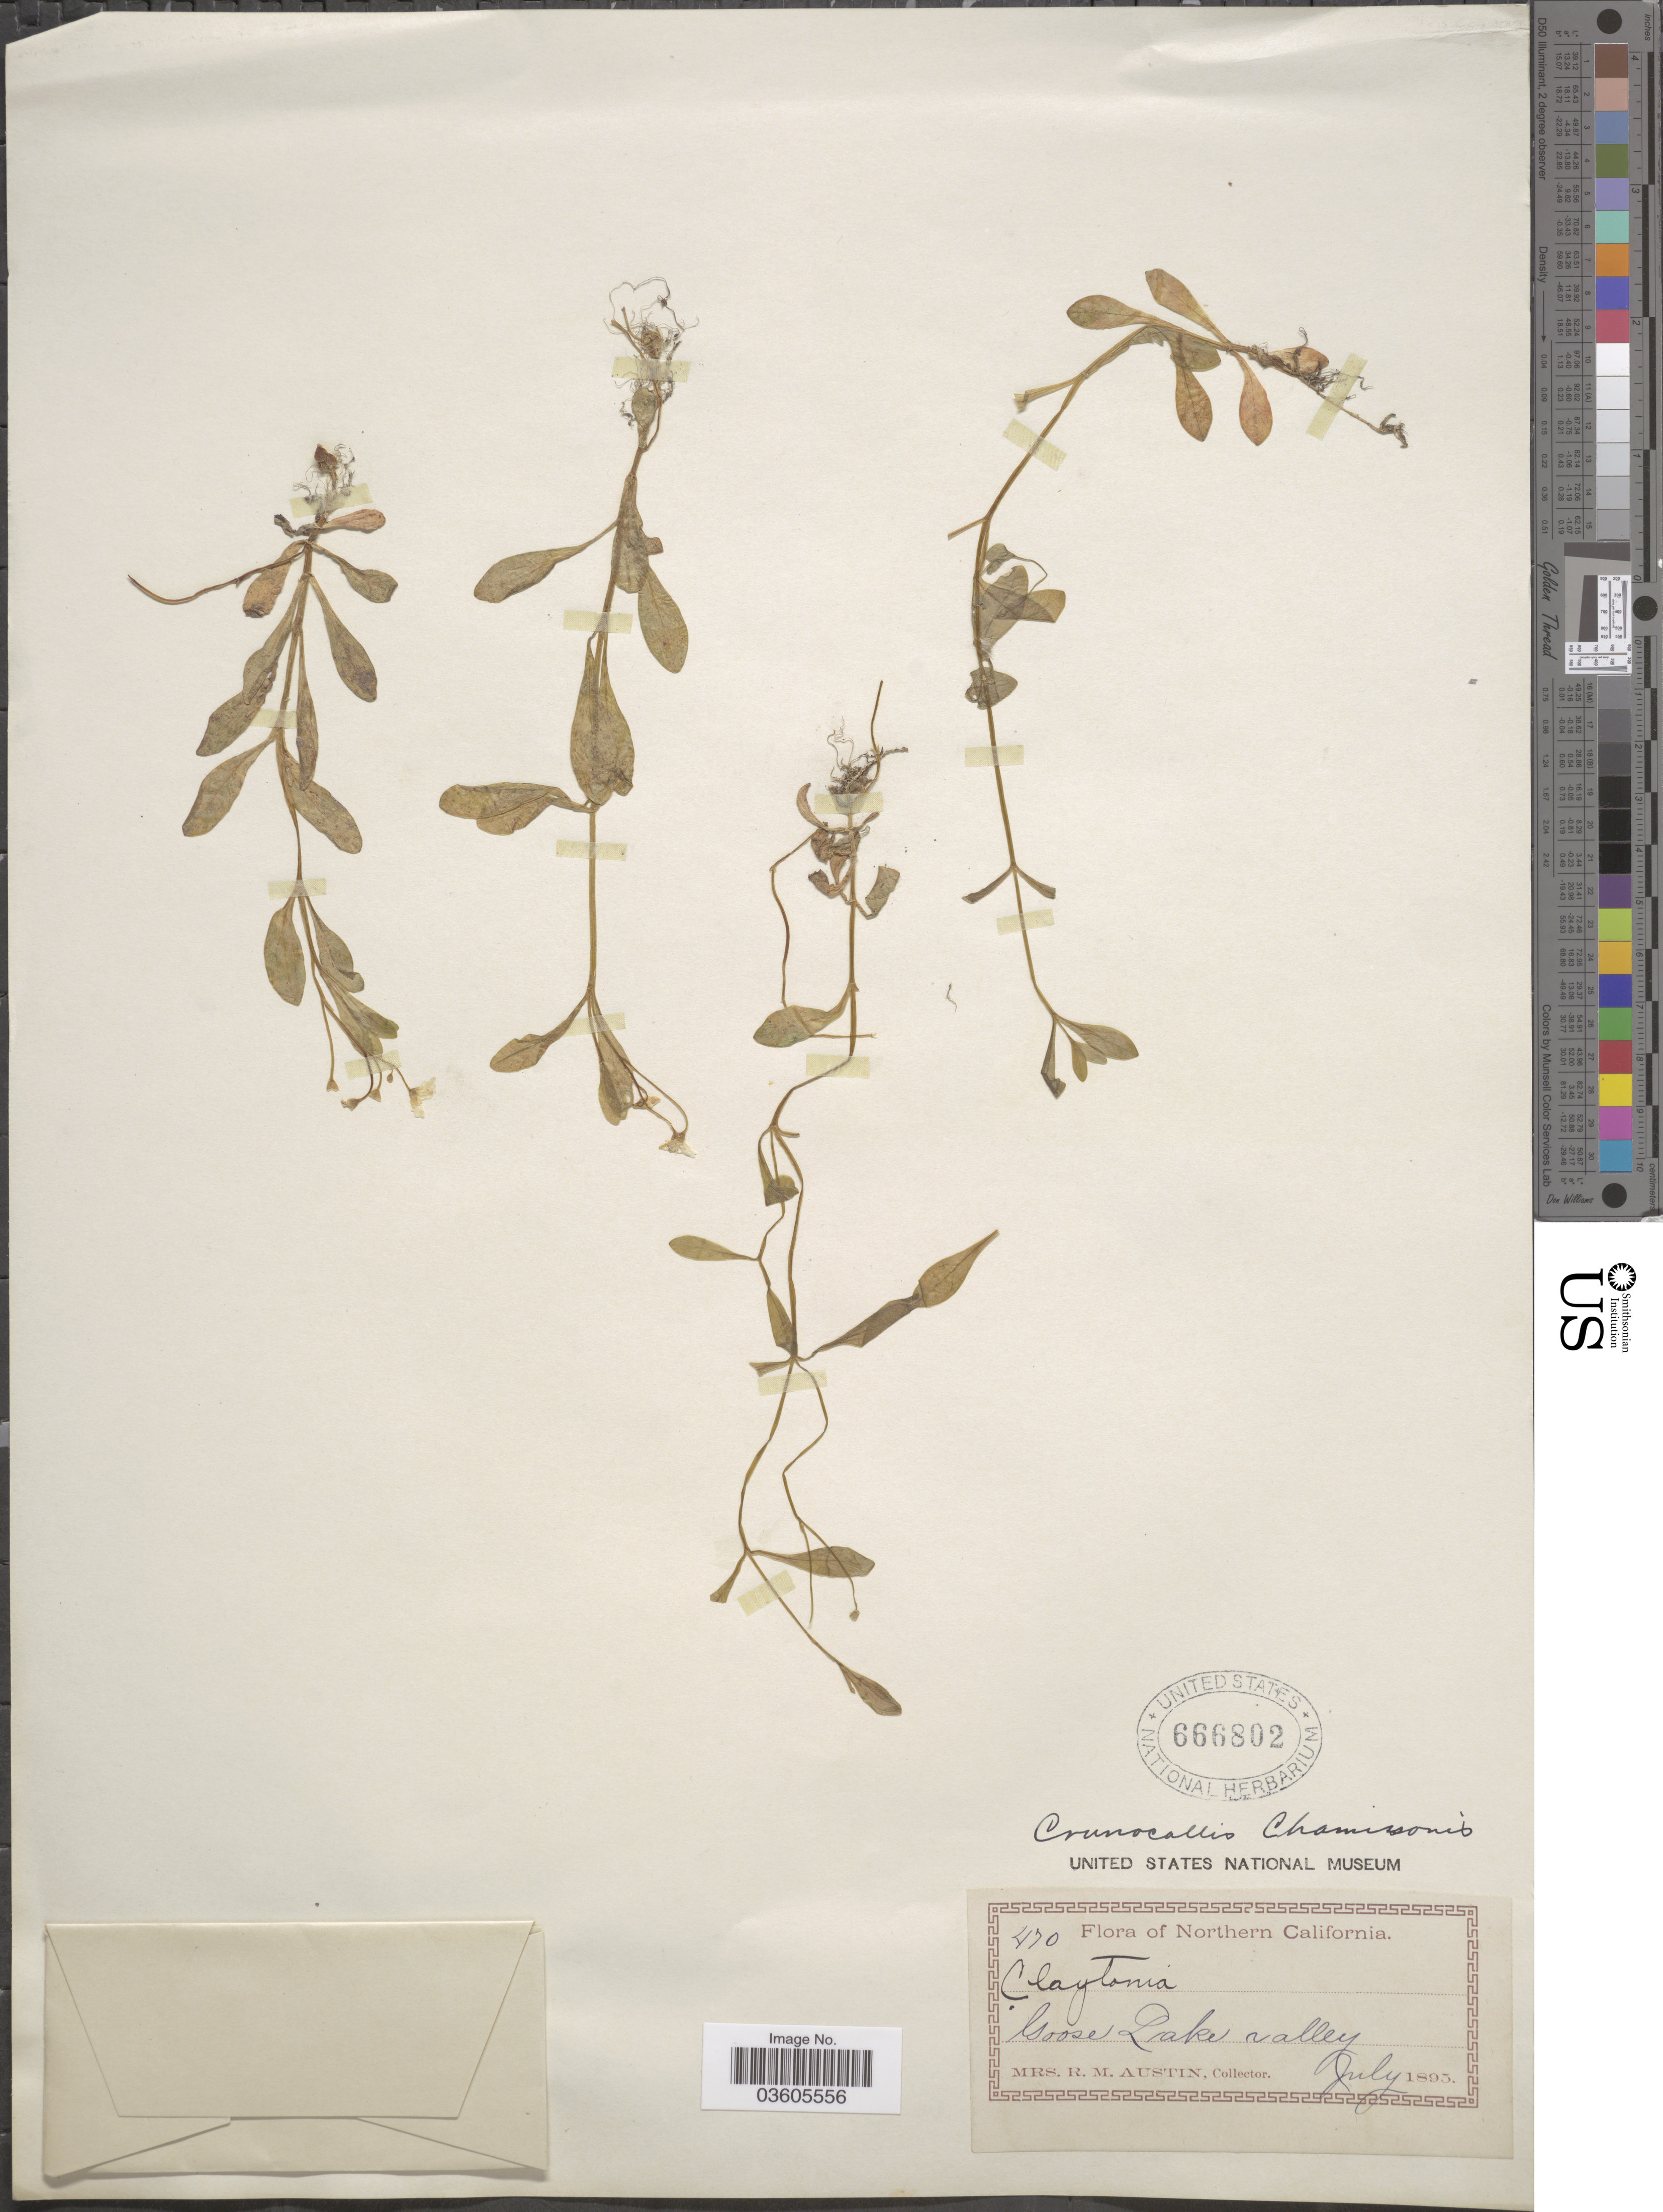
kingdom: Plantae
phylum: Tracheophyta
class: Magnoliopsida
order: Caryophyllales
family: Montiaceae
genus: Montia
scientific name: Montia chamissoi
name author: (Ledeb. ex Spreng.) Greene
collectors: R. Austin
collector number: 470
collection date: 1895-07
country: United States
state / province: California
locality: Northern California. Goose Lake valley.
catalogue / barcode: US 666802